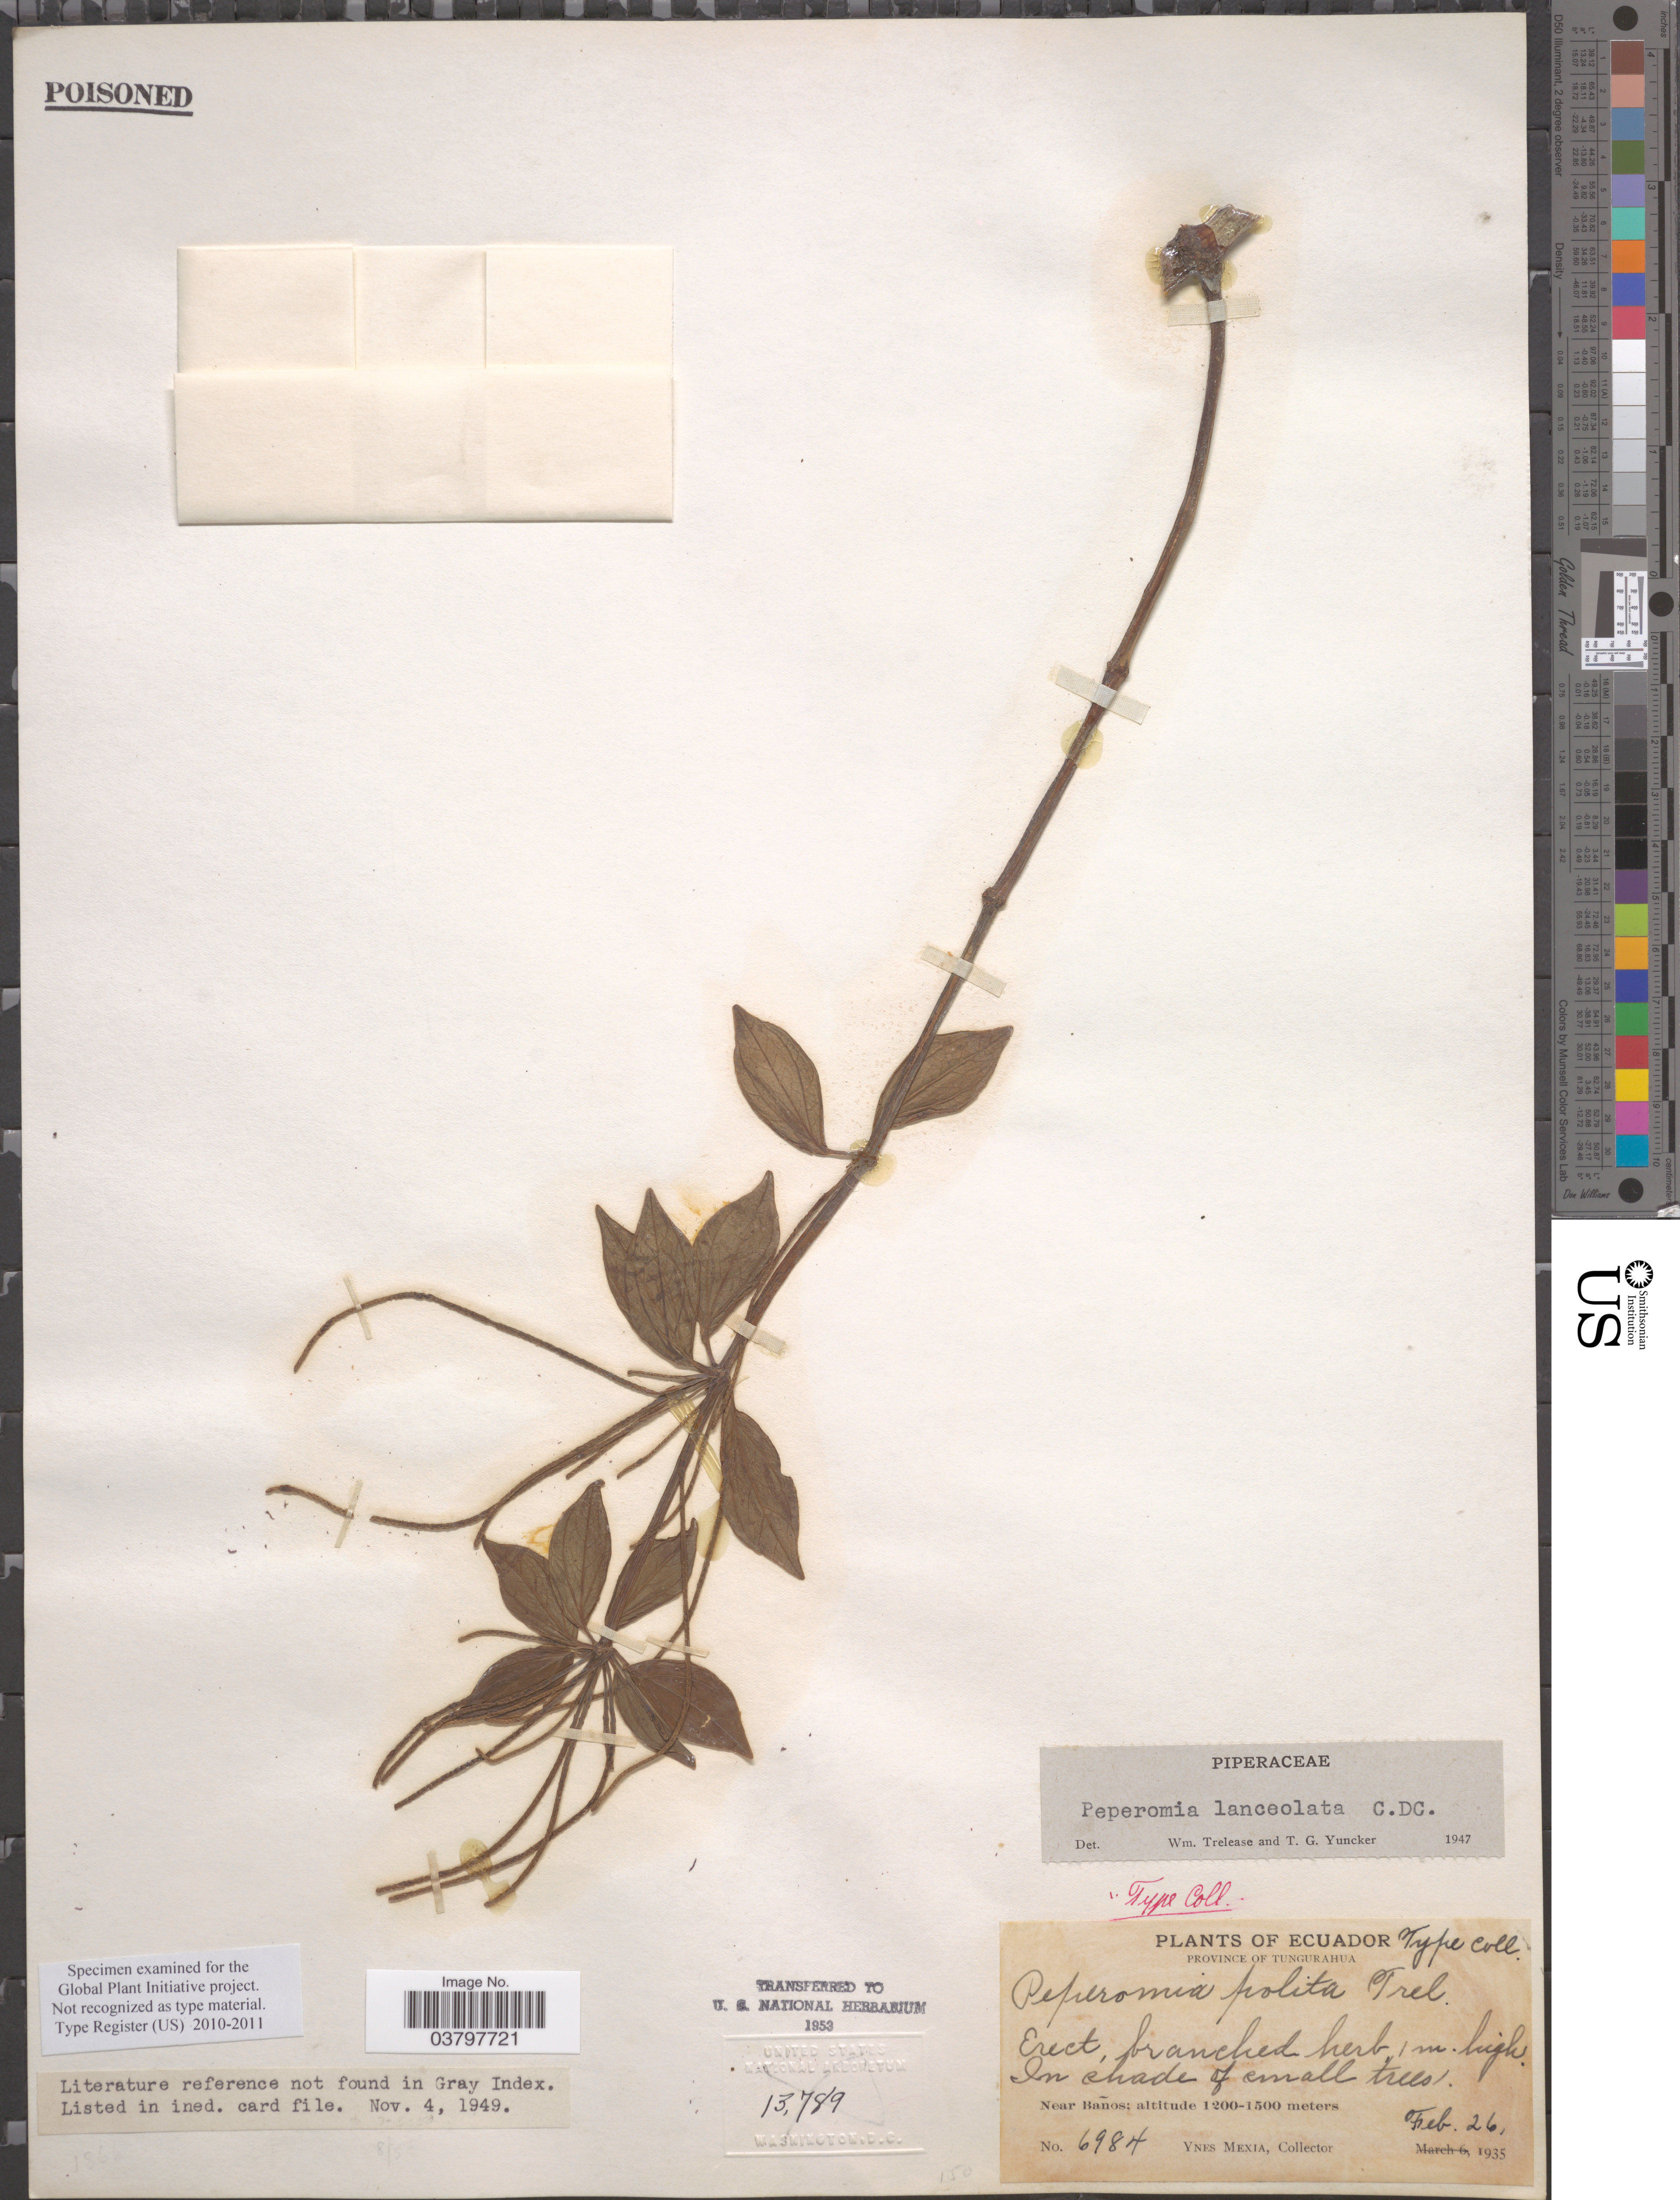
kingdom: Plantae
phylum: Tracheophyta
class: Magnoliopsida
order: Piperales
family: Piperaceae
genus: Peperomia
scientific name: Peperomia lanceolata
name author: C. DC.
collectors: Y. Mexia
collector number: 6984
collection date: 1935-02-26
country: Ecuador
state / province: Tungurahua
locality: Near Baños.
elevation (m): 1200